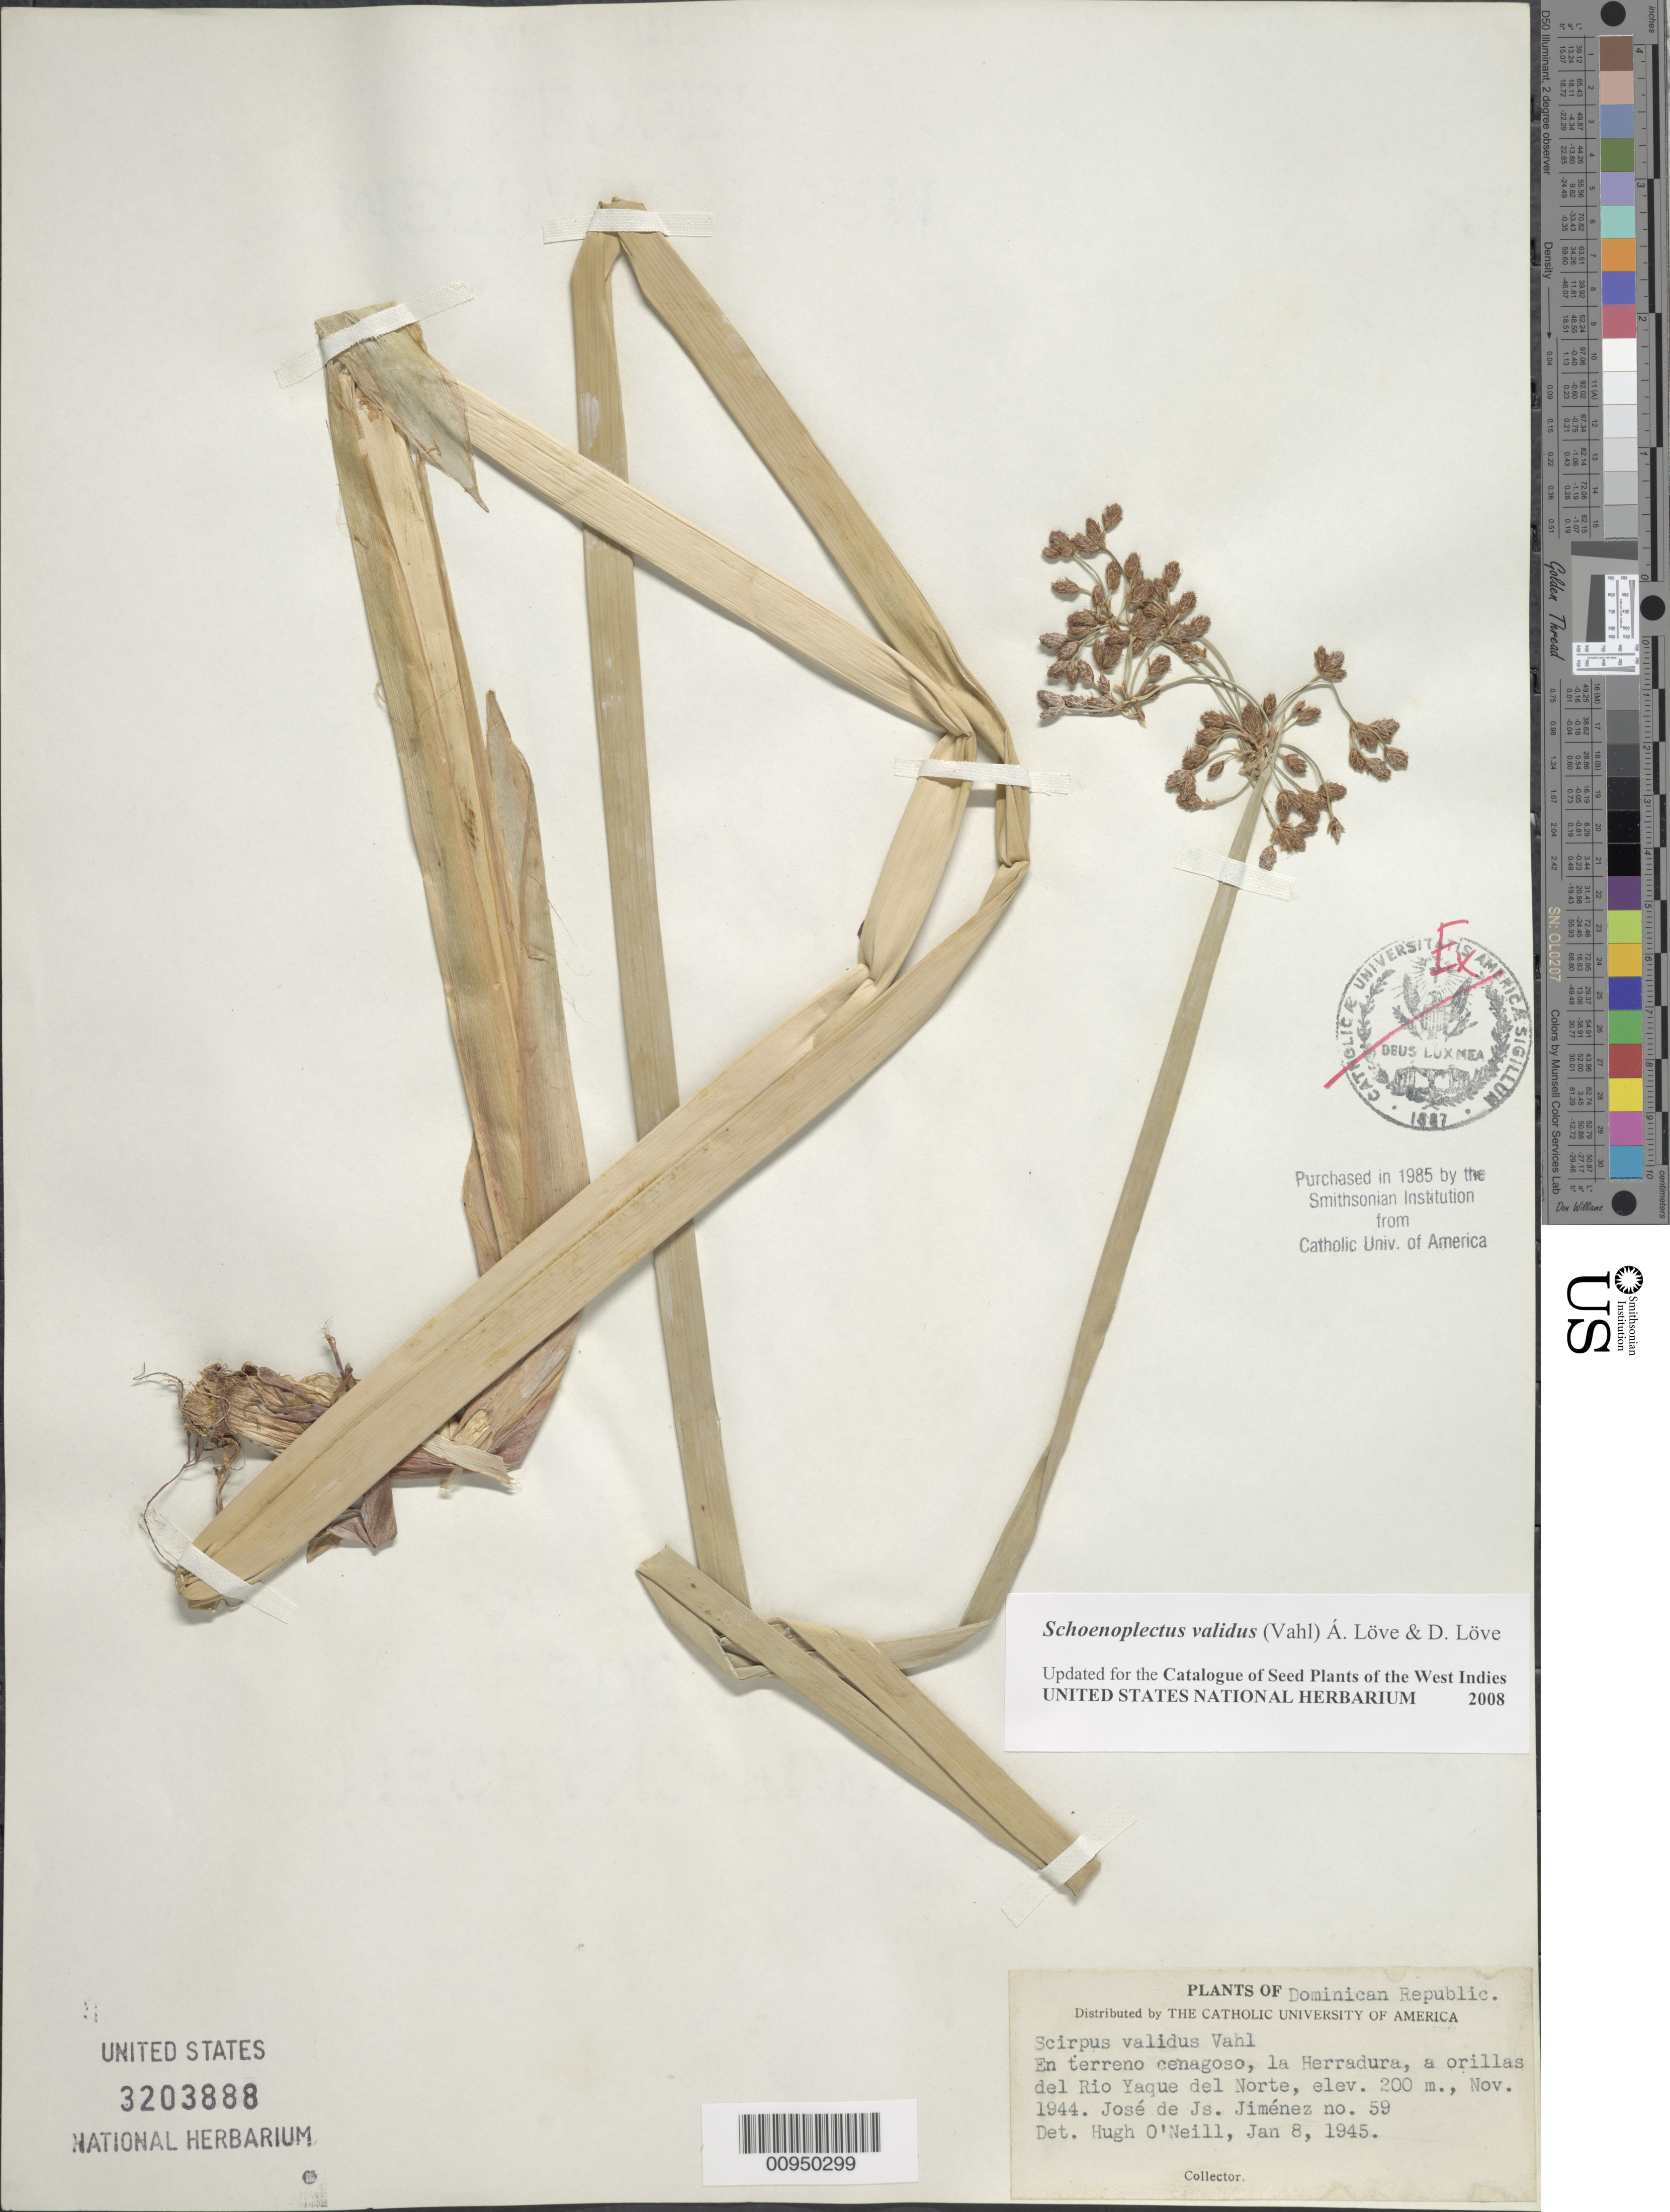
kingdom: Plantae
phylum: Tracheophyta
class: Liliopsida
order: Poales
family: Cyperaceae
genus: Schoenoplectus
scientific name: Schoenoplectus validus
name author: (Vahl) Á. Löve & D. Löve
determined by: Strong, M. T., (US), Smithsonian Institution - National Museum of Natural History (UNITED STATES)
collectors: J. J. Jiménez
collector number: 59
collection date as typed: Nov 1944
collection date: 1944-11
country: Dominican Republic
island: Hispaniola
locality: La Herradurama a orillas de Rio Yaque del Norte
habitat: En terrano cenagoso, a orillas del rio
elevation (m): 200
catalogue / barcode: US 3203888